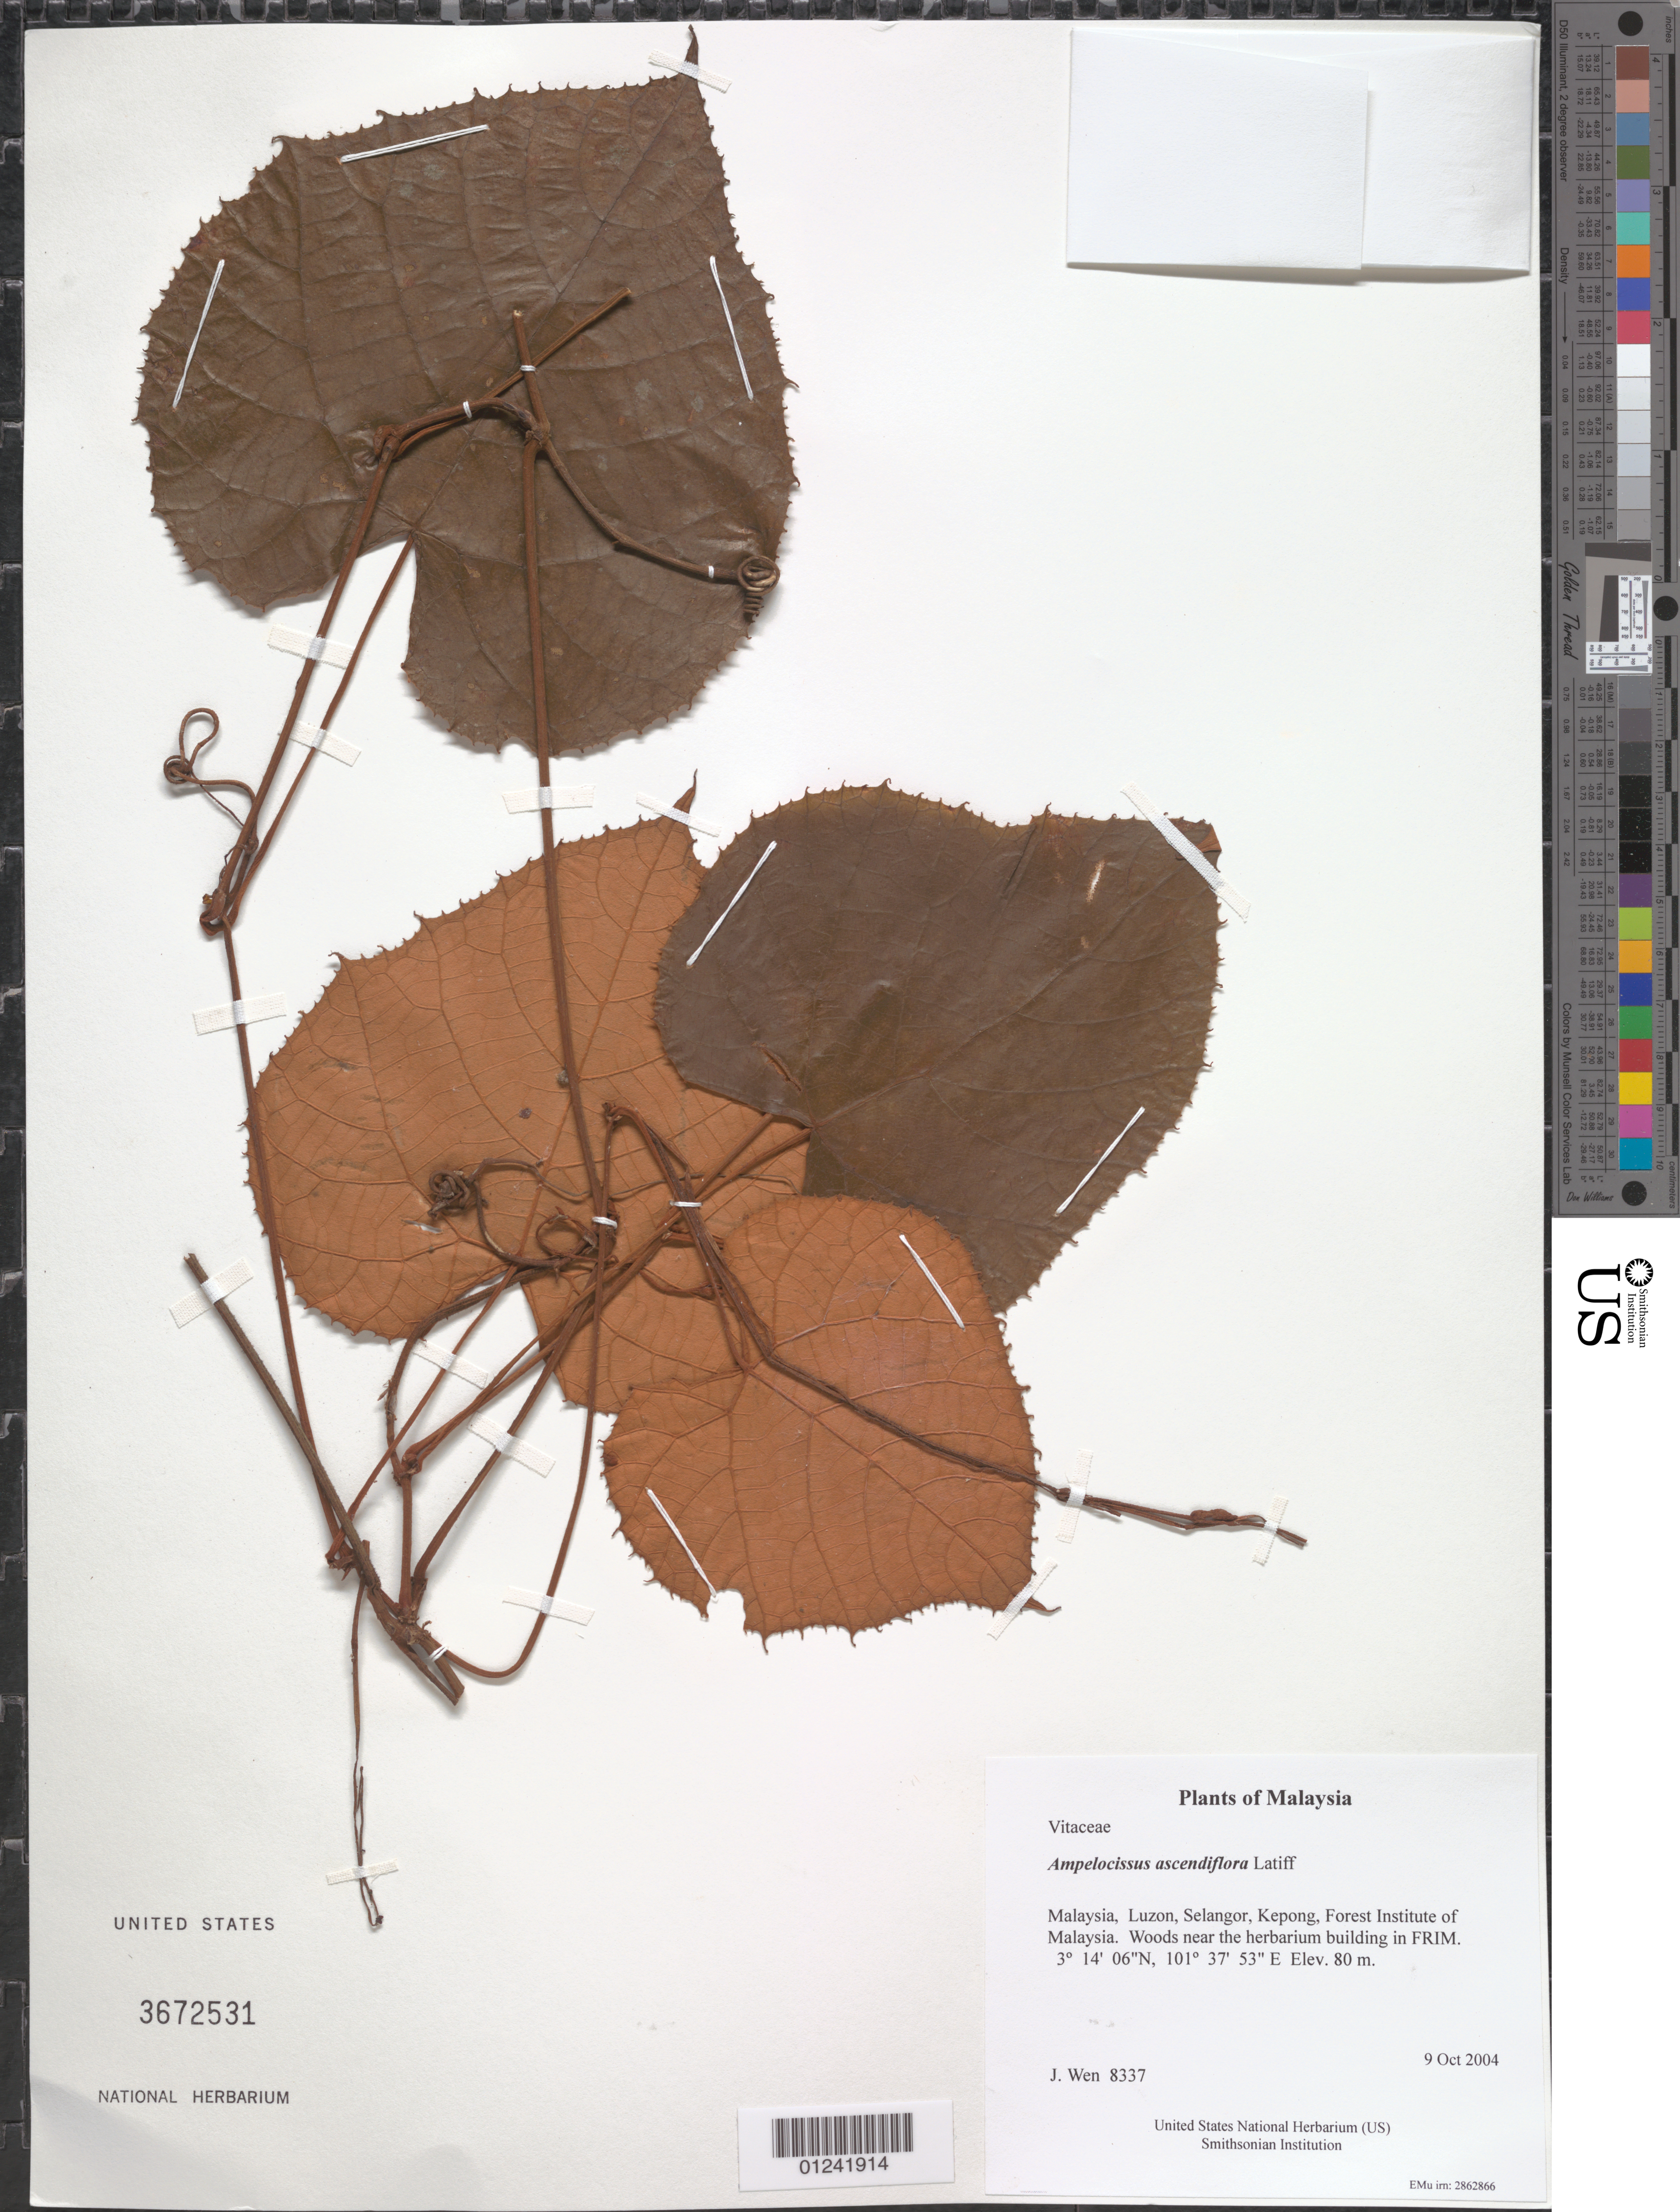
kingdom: Plantae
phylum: Tracheophyta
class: Magnoliopsida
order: Vitales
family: Vitaceae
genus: Ampelocissus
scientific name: Ampelocissus ascendiflora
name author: Latiff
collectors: J. Wen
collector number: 8337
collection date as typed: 9 Oct 2004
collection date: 2004-10-09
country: Malaysia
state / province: Selangor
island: Luzon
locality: Kepong, Forest Institute of Malaysia. Woods near the herbarium building in FRIM.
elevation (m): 80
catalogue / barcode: US 3672531